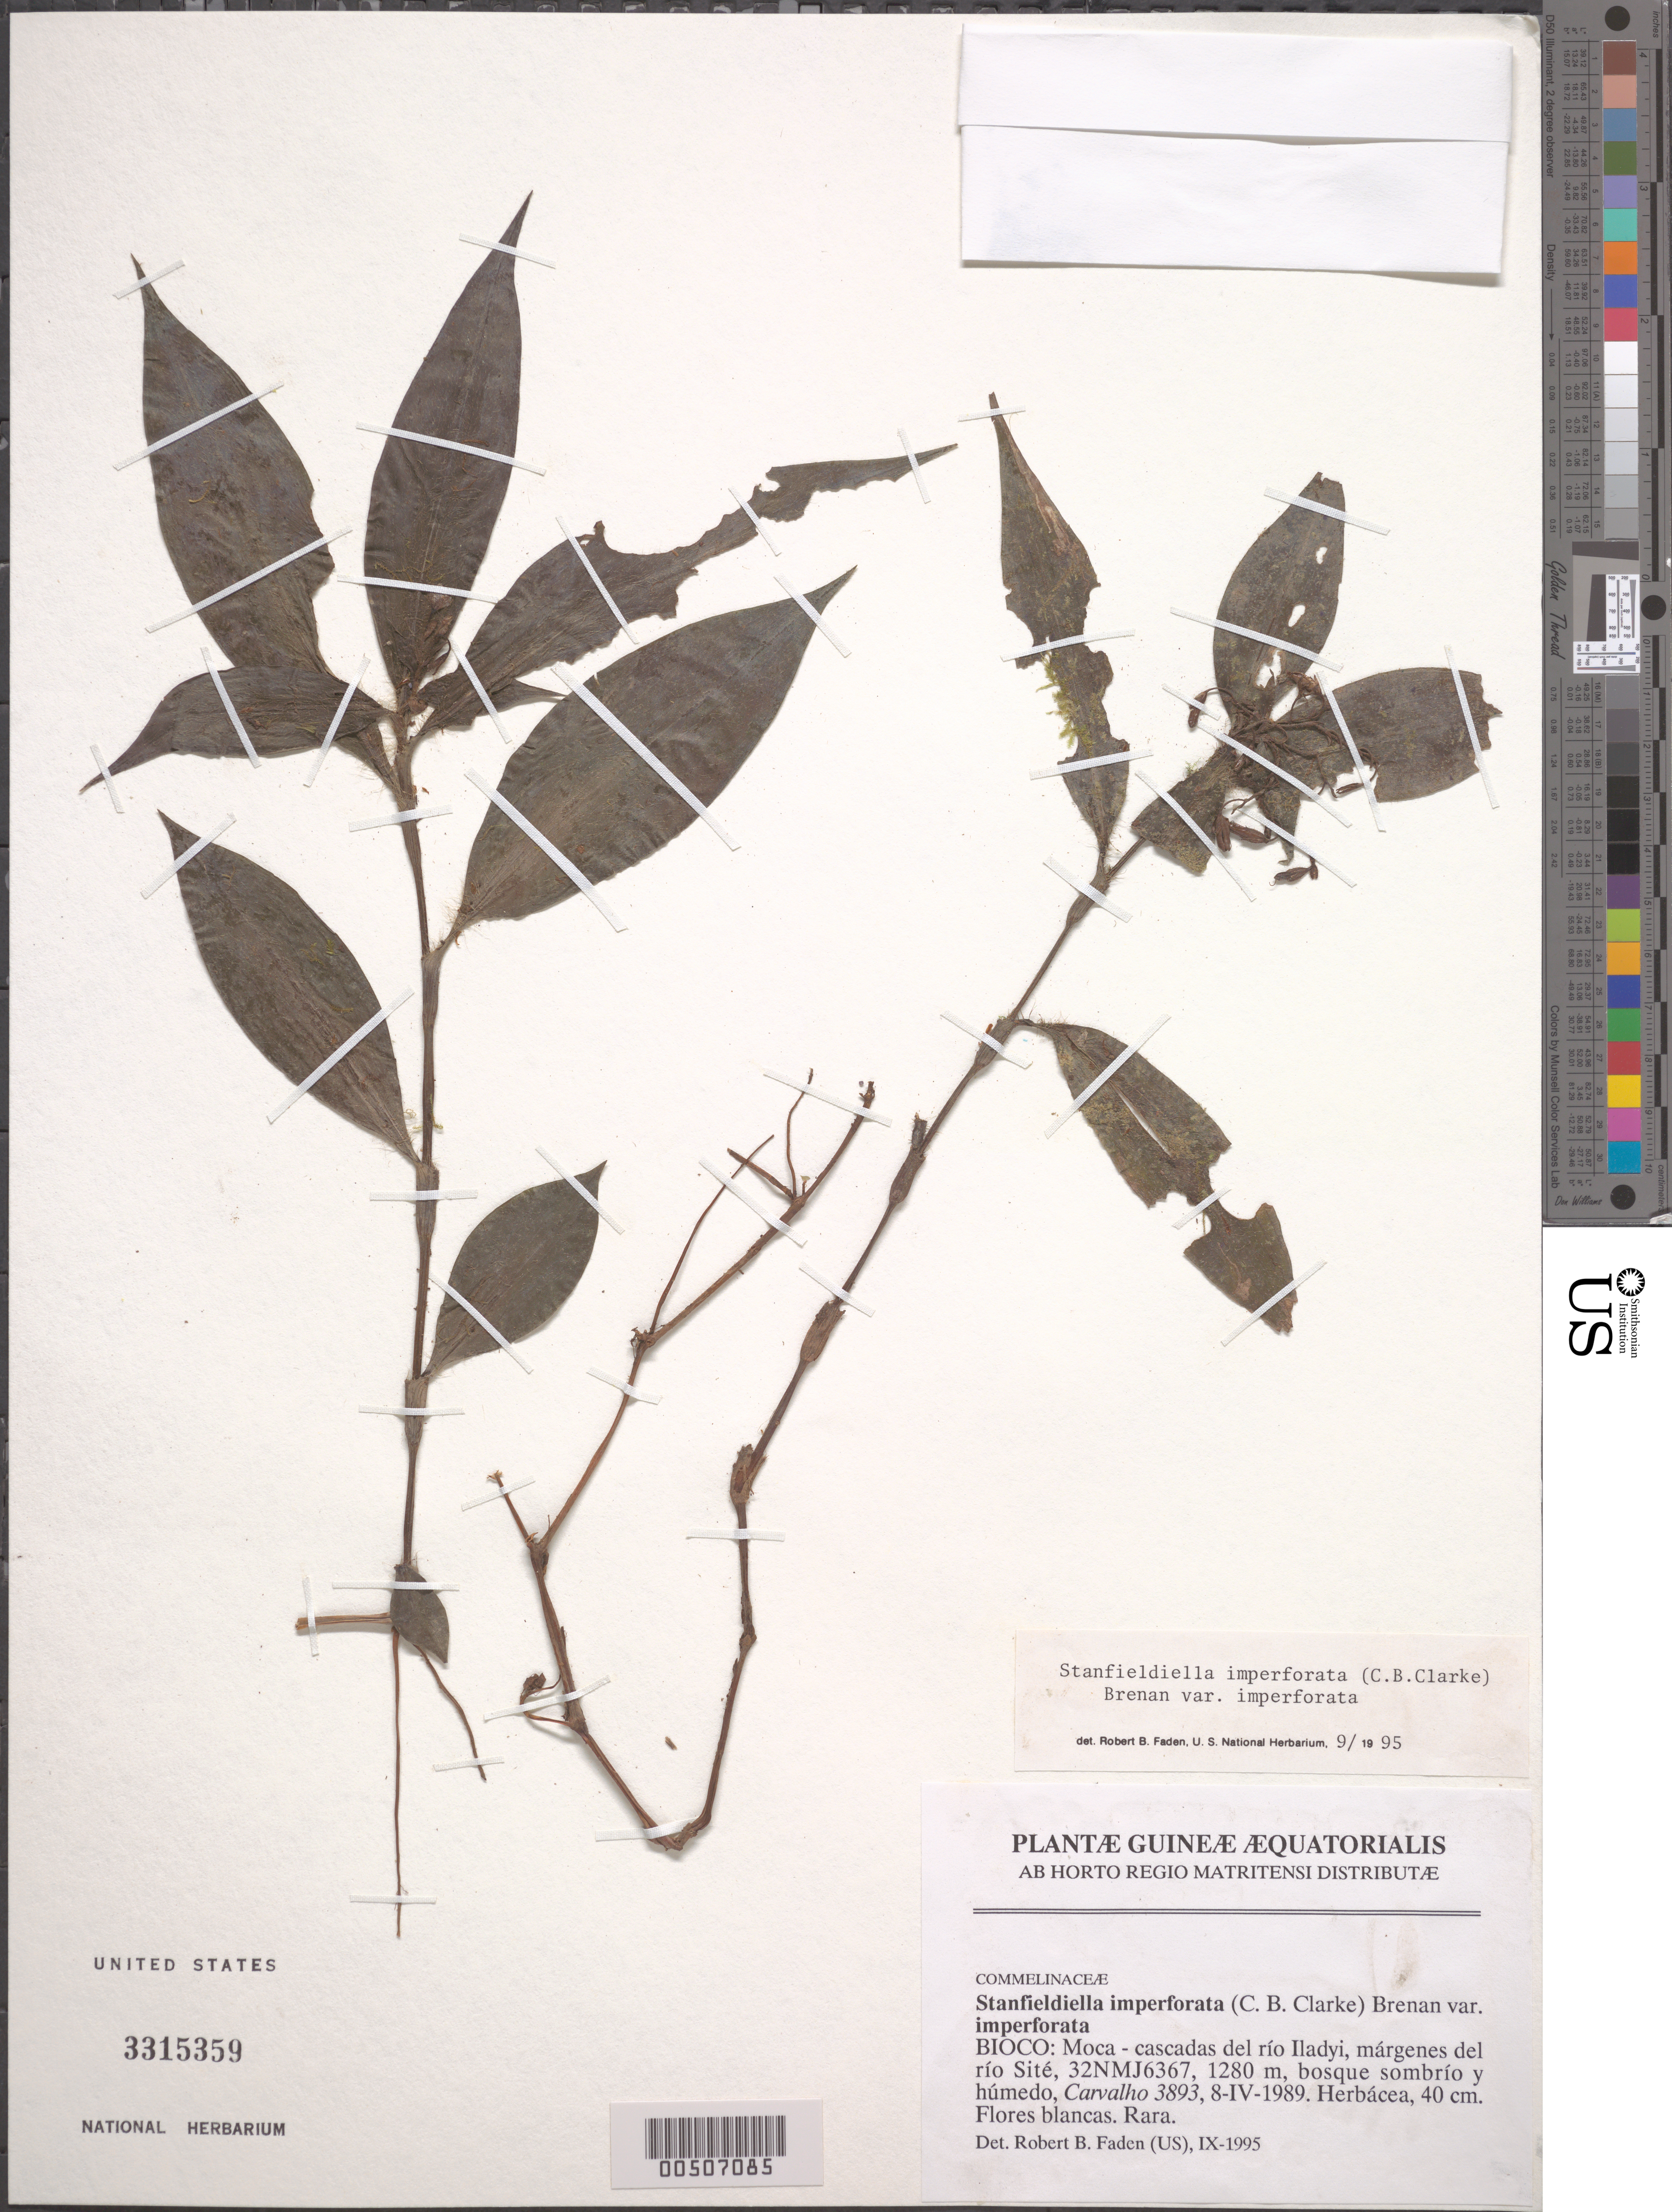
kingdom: Plantae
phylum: Tracheophyta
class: Liliopsida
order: Commelinales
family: Commelinaceae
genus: Stanfieldiella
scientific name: Stanfieldiella imperforata var. imperforata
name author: (C.B. Clarke) Brenan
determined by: Faden, Robert B., (US), Smithsonian Institution - National Museum of Natural History (UNITED STATES)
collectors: Carvalho, --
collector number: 3893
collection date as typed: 08 Apr 1989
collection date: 1989-04-08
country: Equatorial Guinea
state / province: Bioko Norte / Bioko Sur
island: Bioko Island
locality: Moca, Rio Iladyi. [former Province of Fernando Pó (Bioko).]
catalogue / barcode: US 3315359